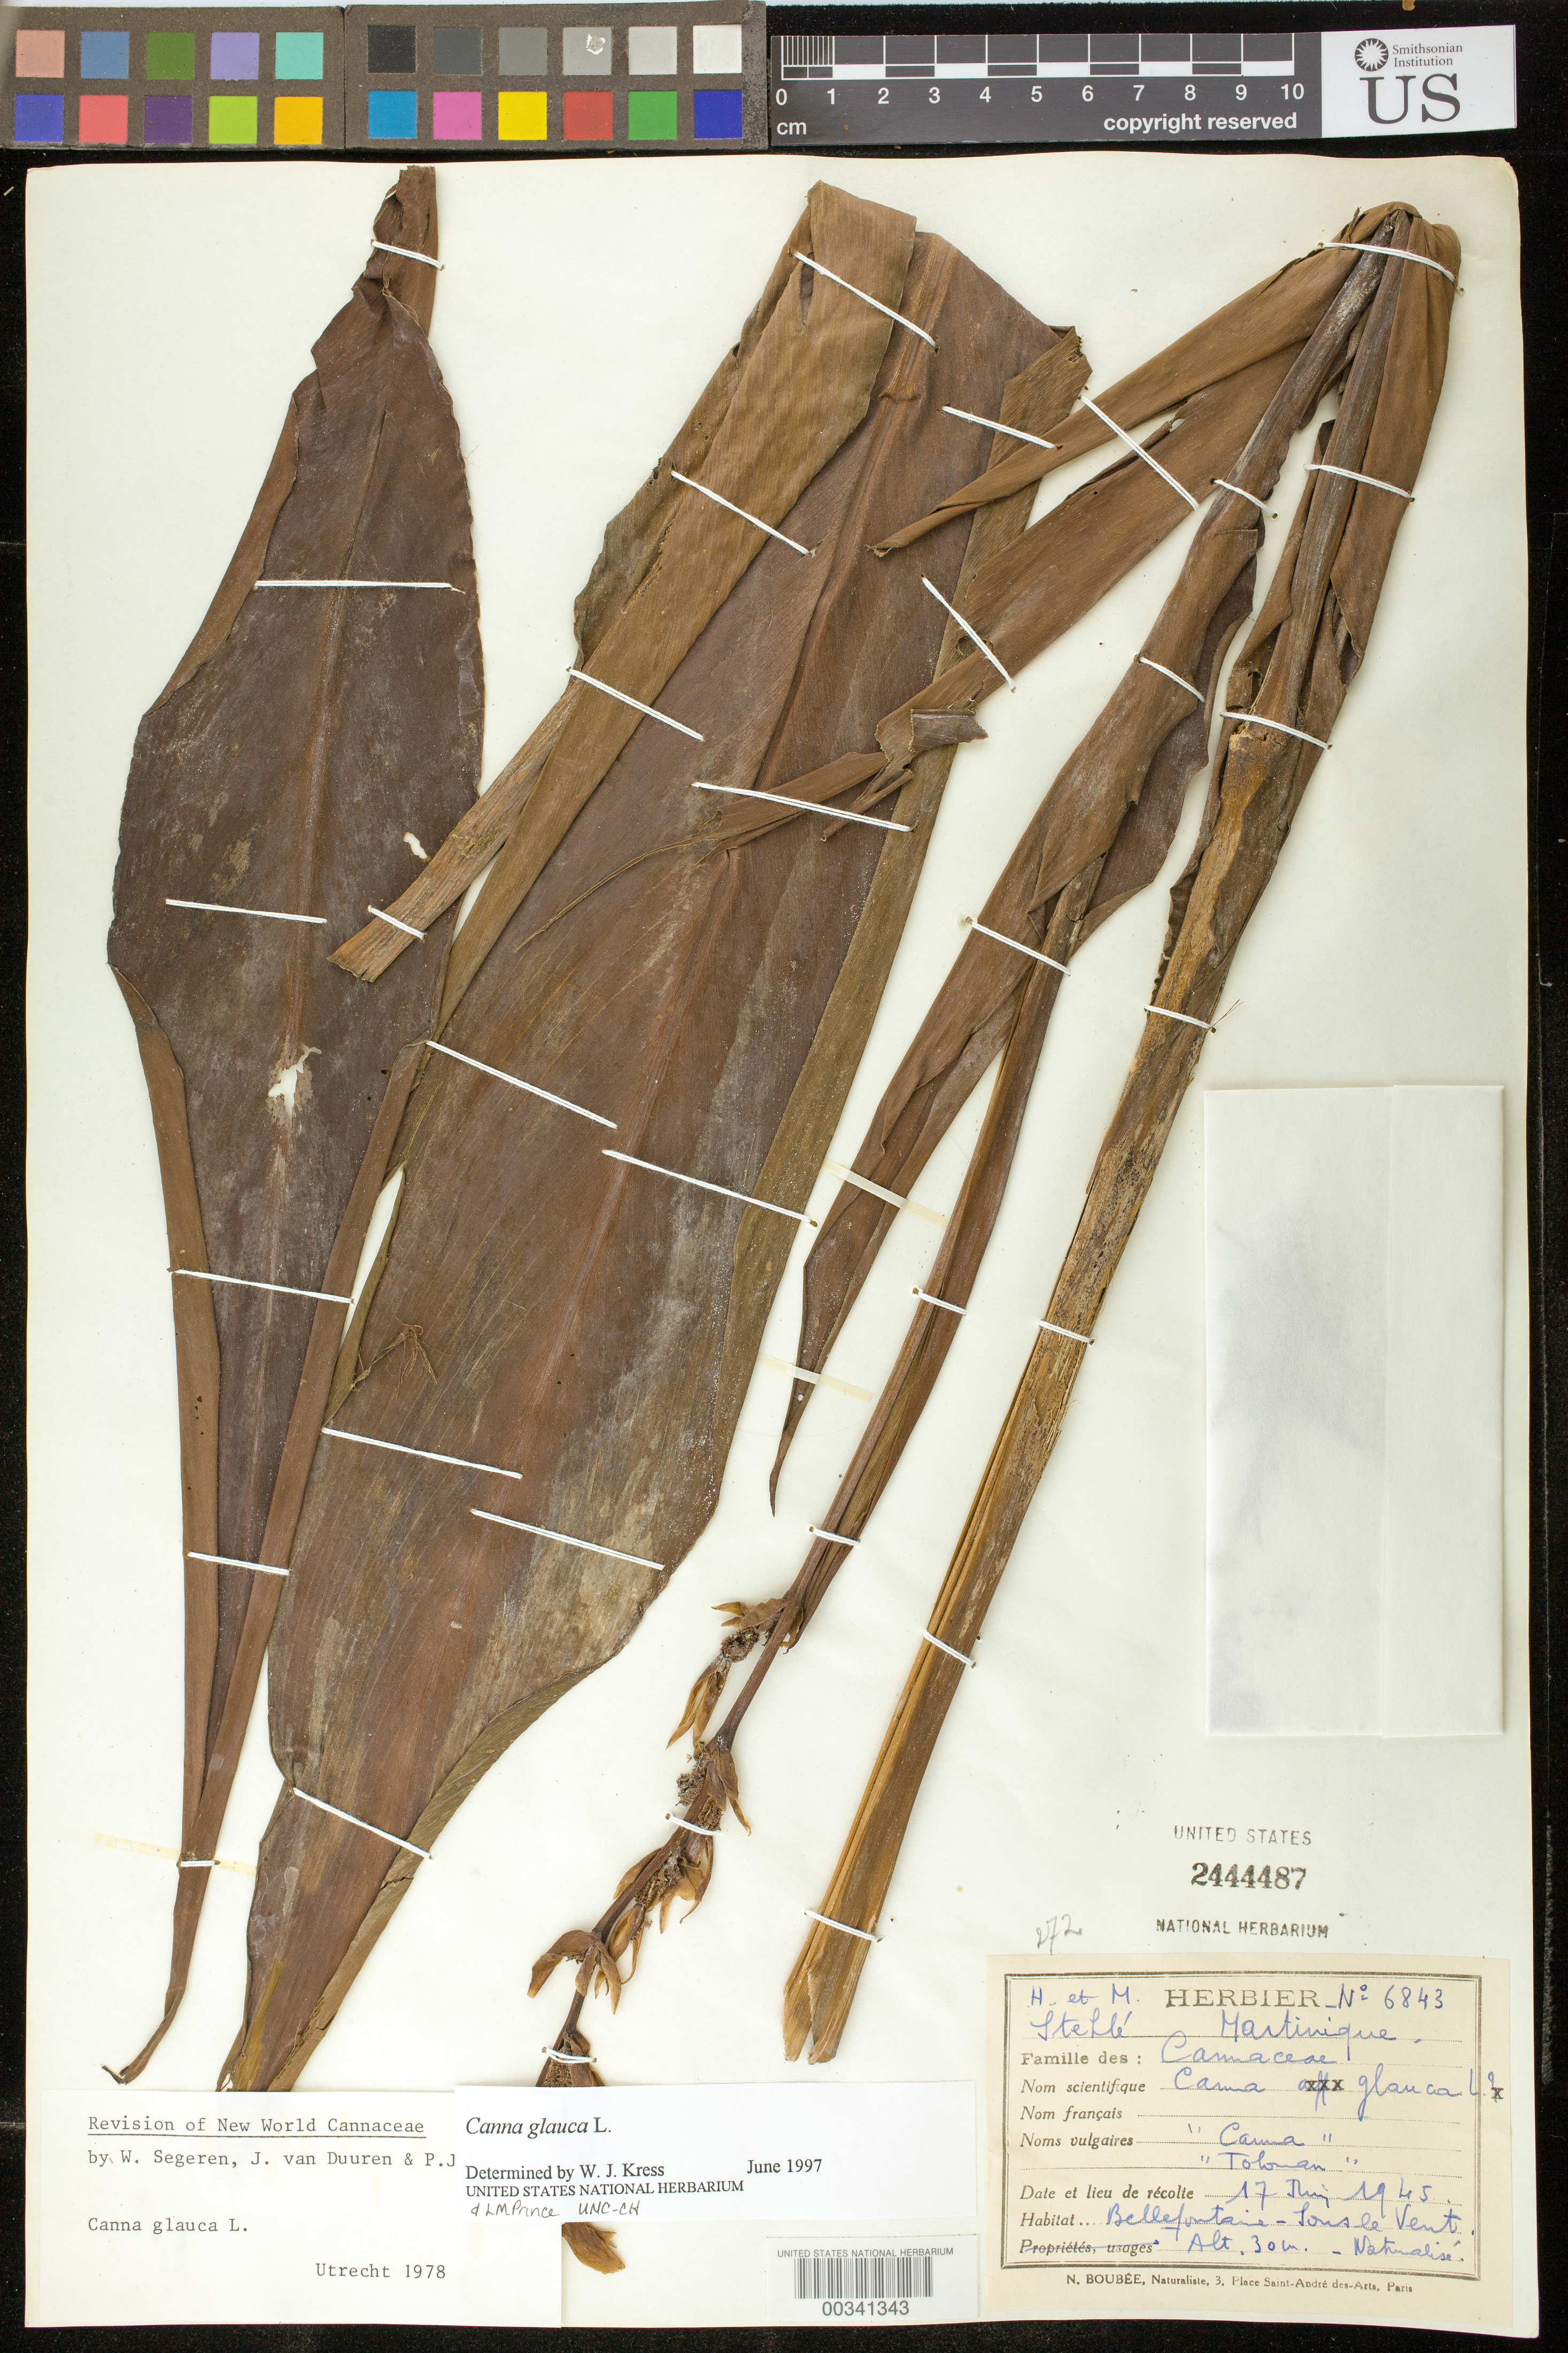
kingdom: Plantae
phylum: Tracheophyta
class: Liliopsida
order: Zingiberales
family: Cannaceae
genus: Canna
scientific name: Canna glauca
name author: L.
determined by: Segeren, W.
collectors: H. Stehlé & M. Stehlé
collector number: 6843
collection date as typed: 17 Jul 1945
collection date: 1945-07-17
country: Martinique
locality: Bellefontaine - sous le vent - naturalise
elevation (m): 30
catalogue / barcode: US 2444487